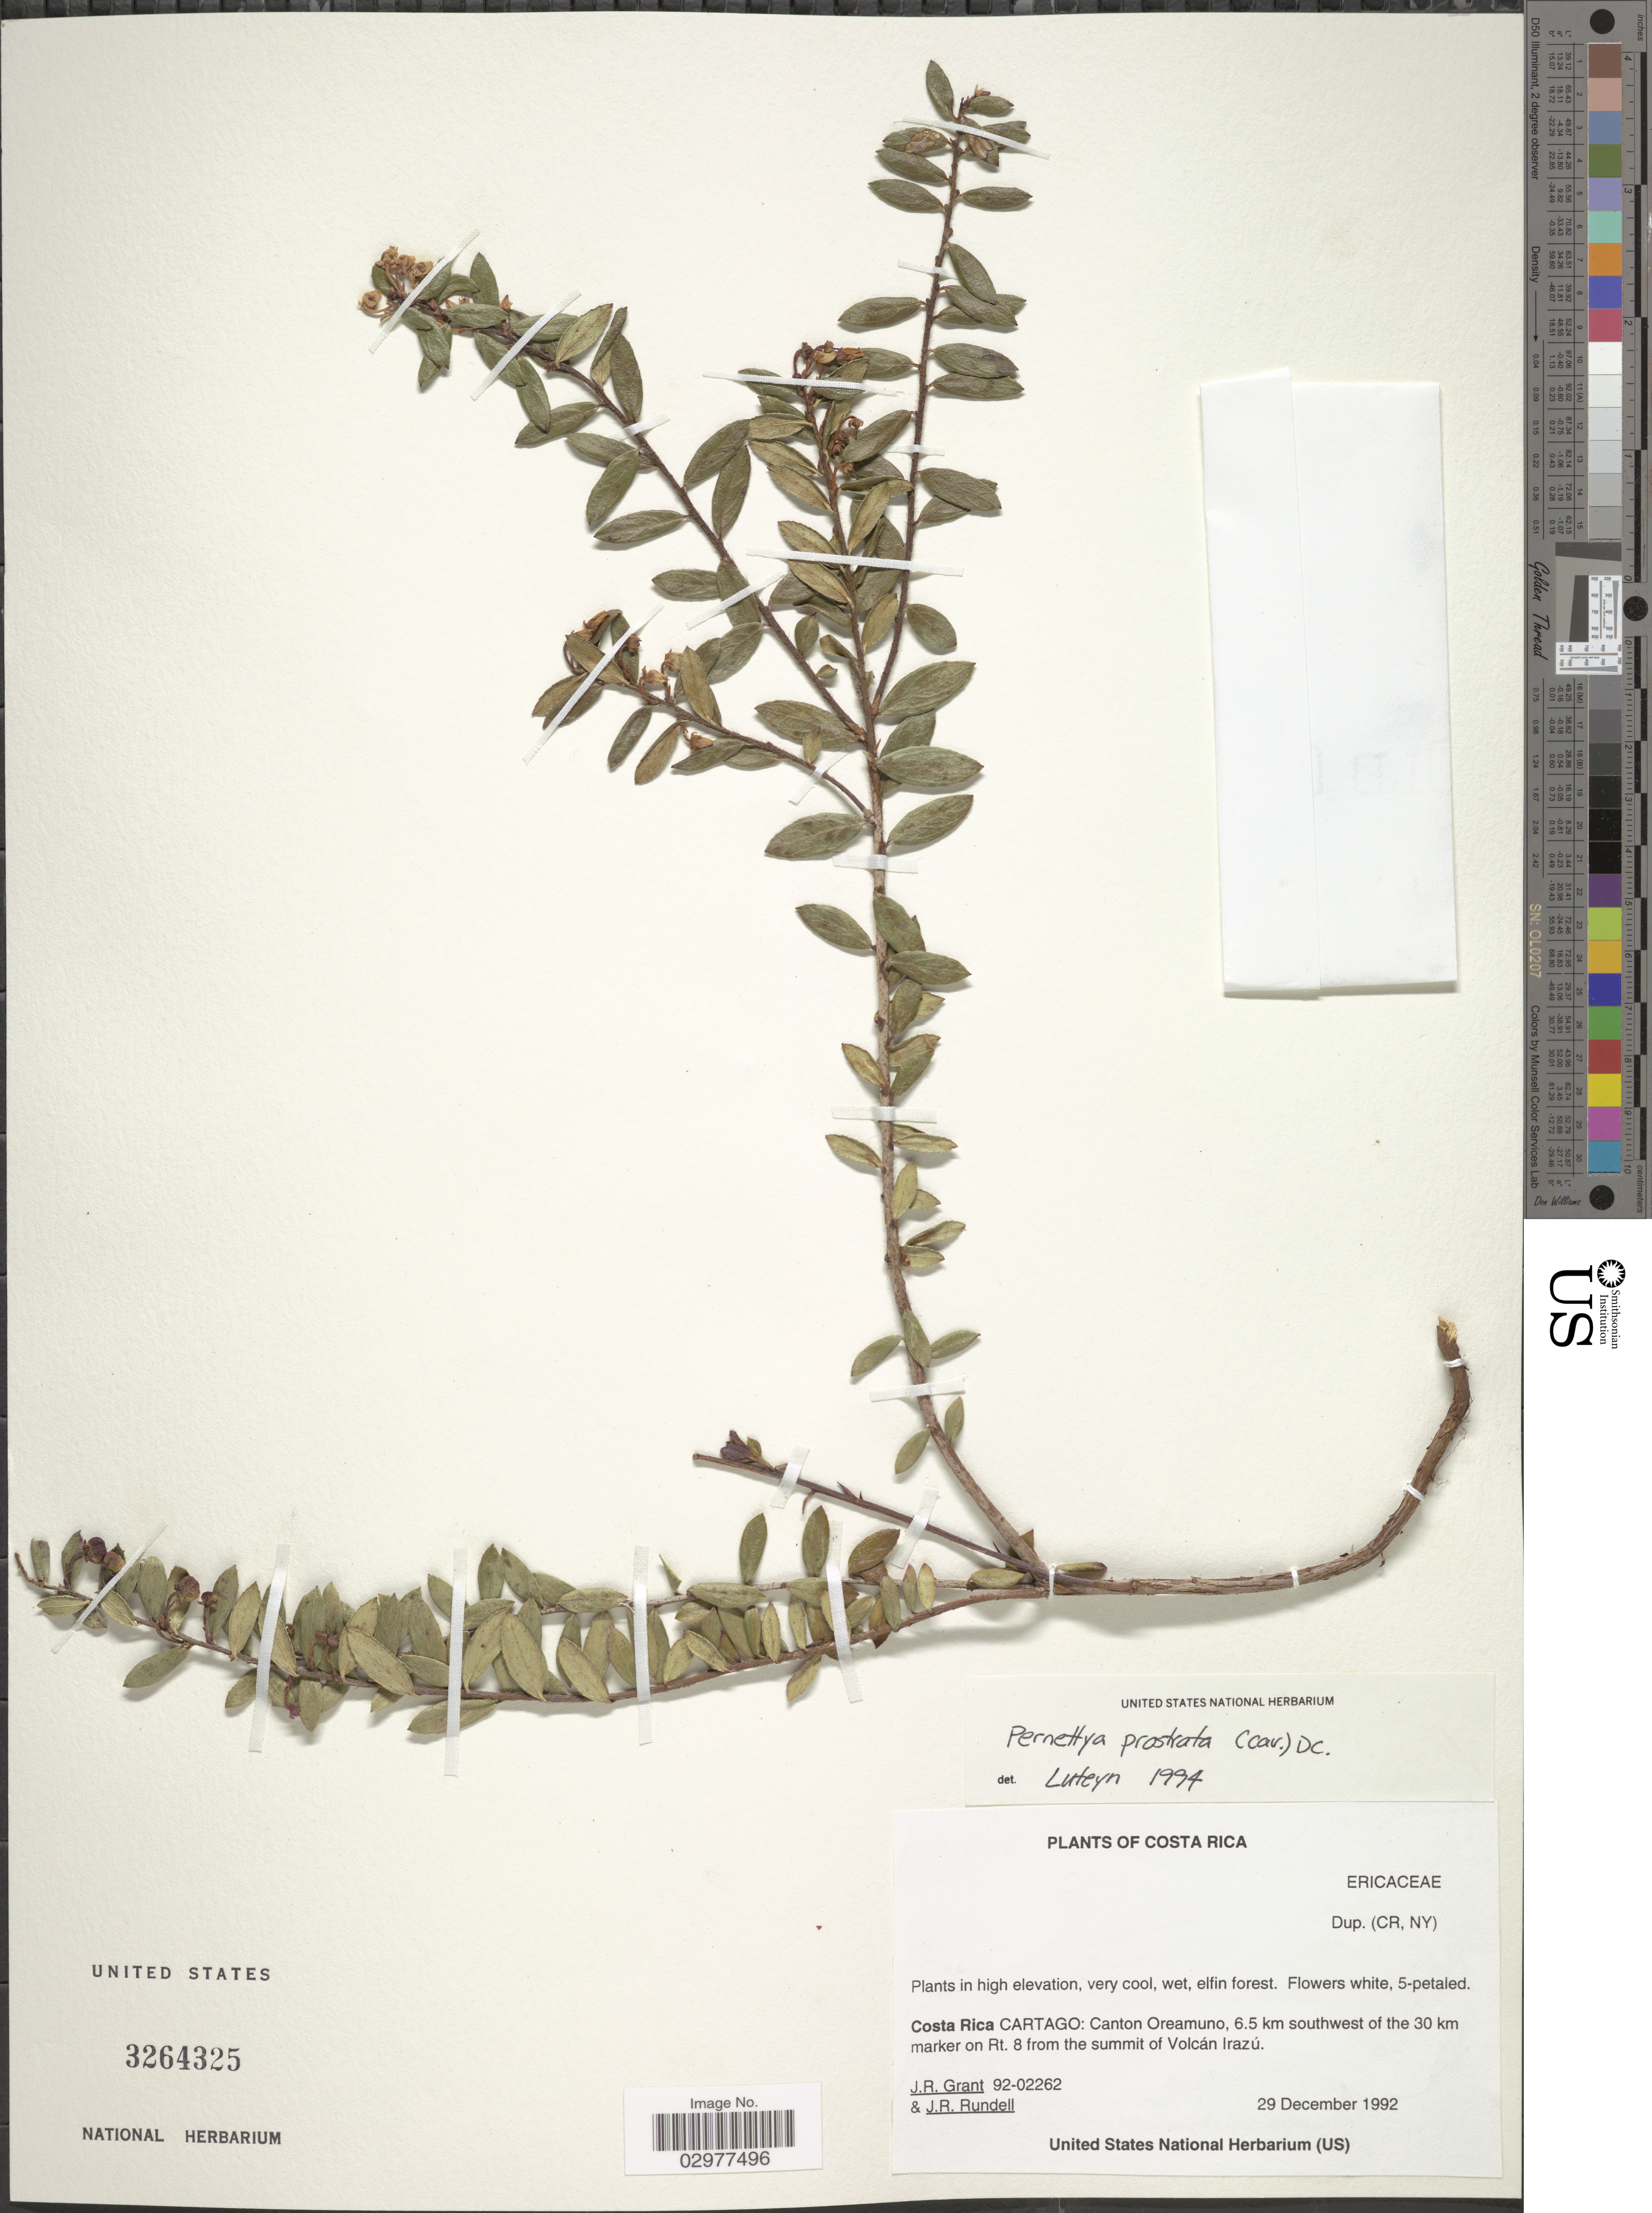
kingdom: Plantae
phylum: Tracheophyta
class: Magnoliopsida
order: Ericales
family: Ericaceae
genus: Pernettya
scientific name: Pernettya prostrata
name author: (Cav.) DC.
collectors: J. Grant & J. R. Rundell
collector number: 92-02262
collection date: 1992-12-29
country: Costa Rica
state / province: Cartago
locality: Canton Oreamuno, 6.5 km southwest of the 30 km marker on Rt. 88 from the summit of Volcán Irazú.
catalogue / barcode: US 3264325